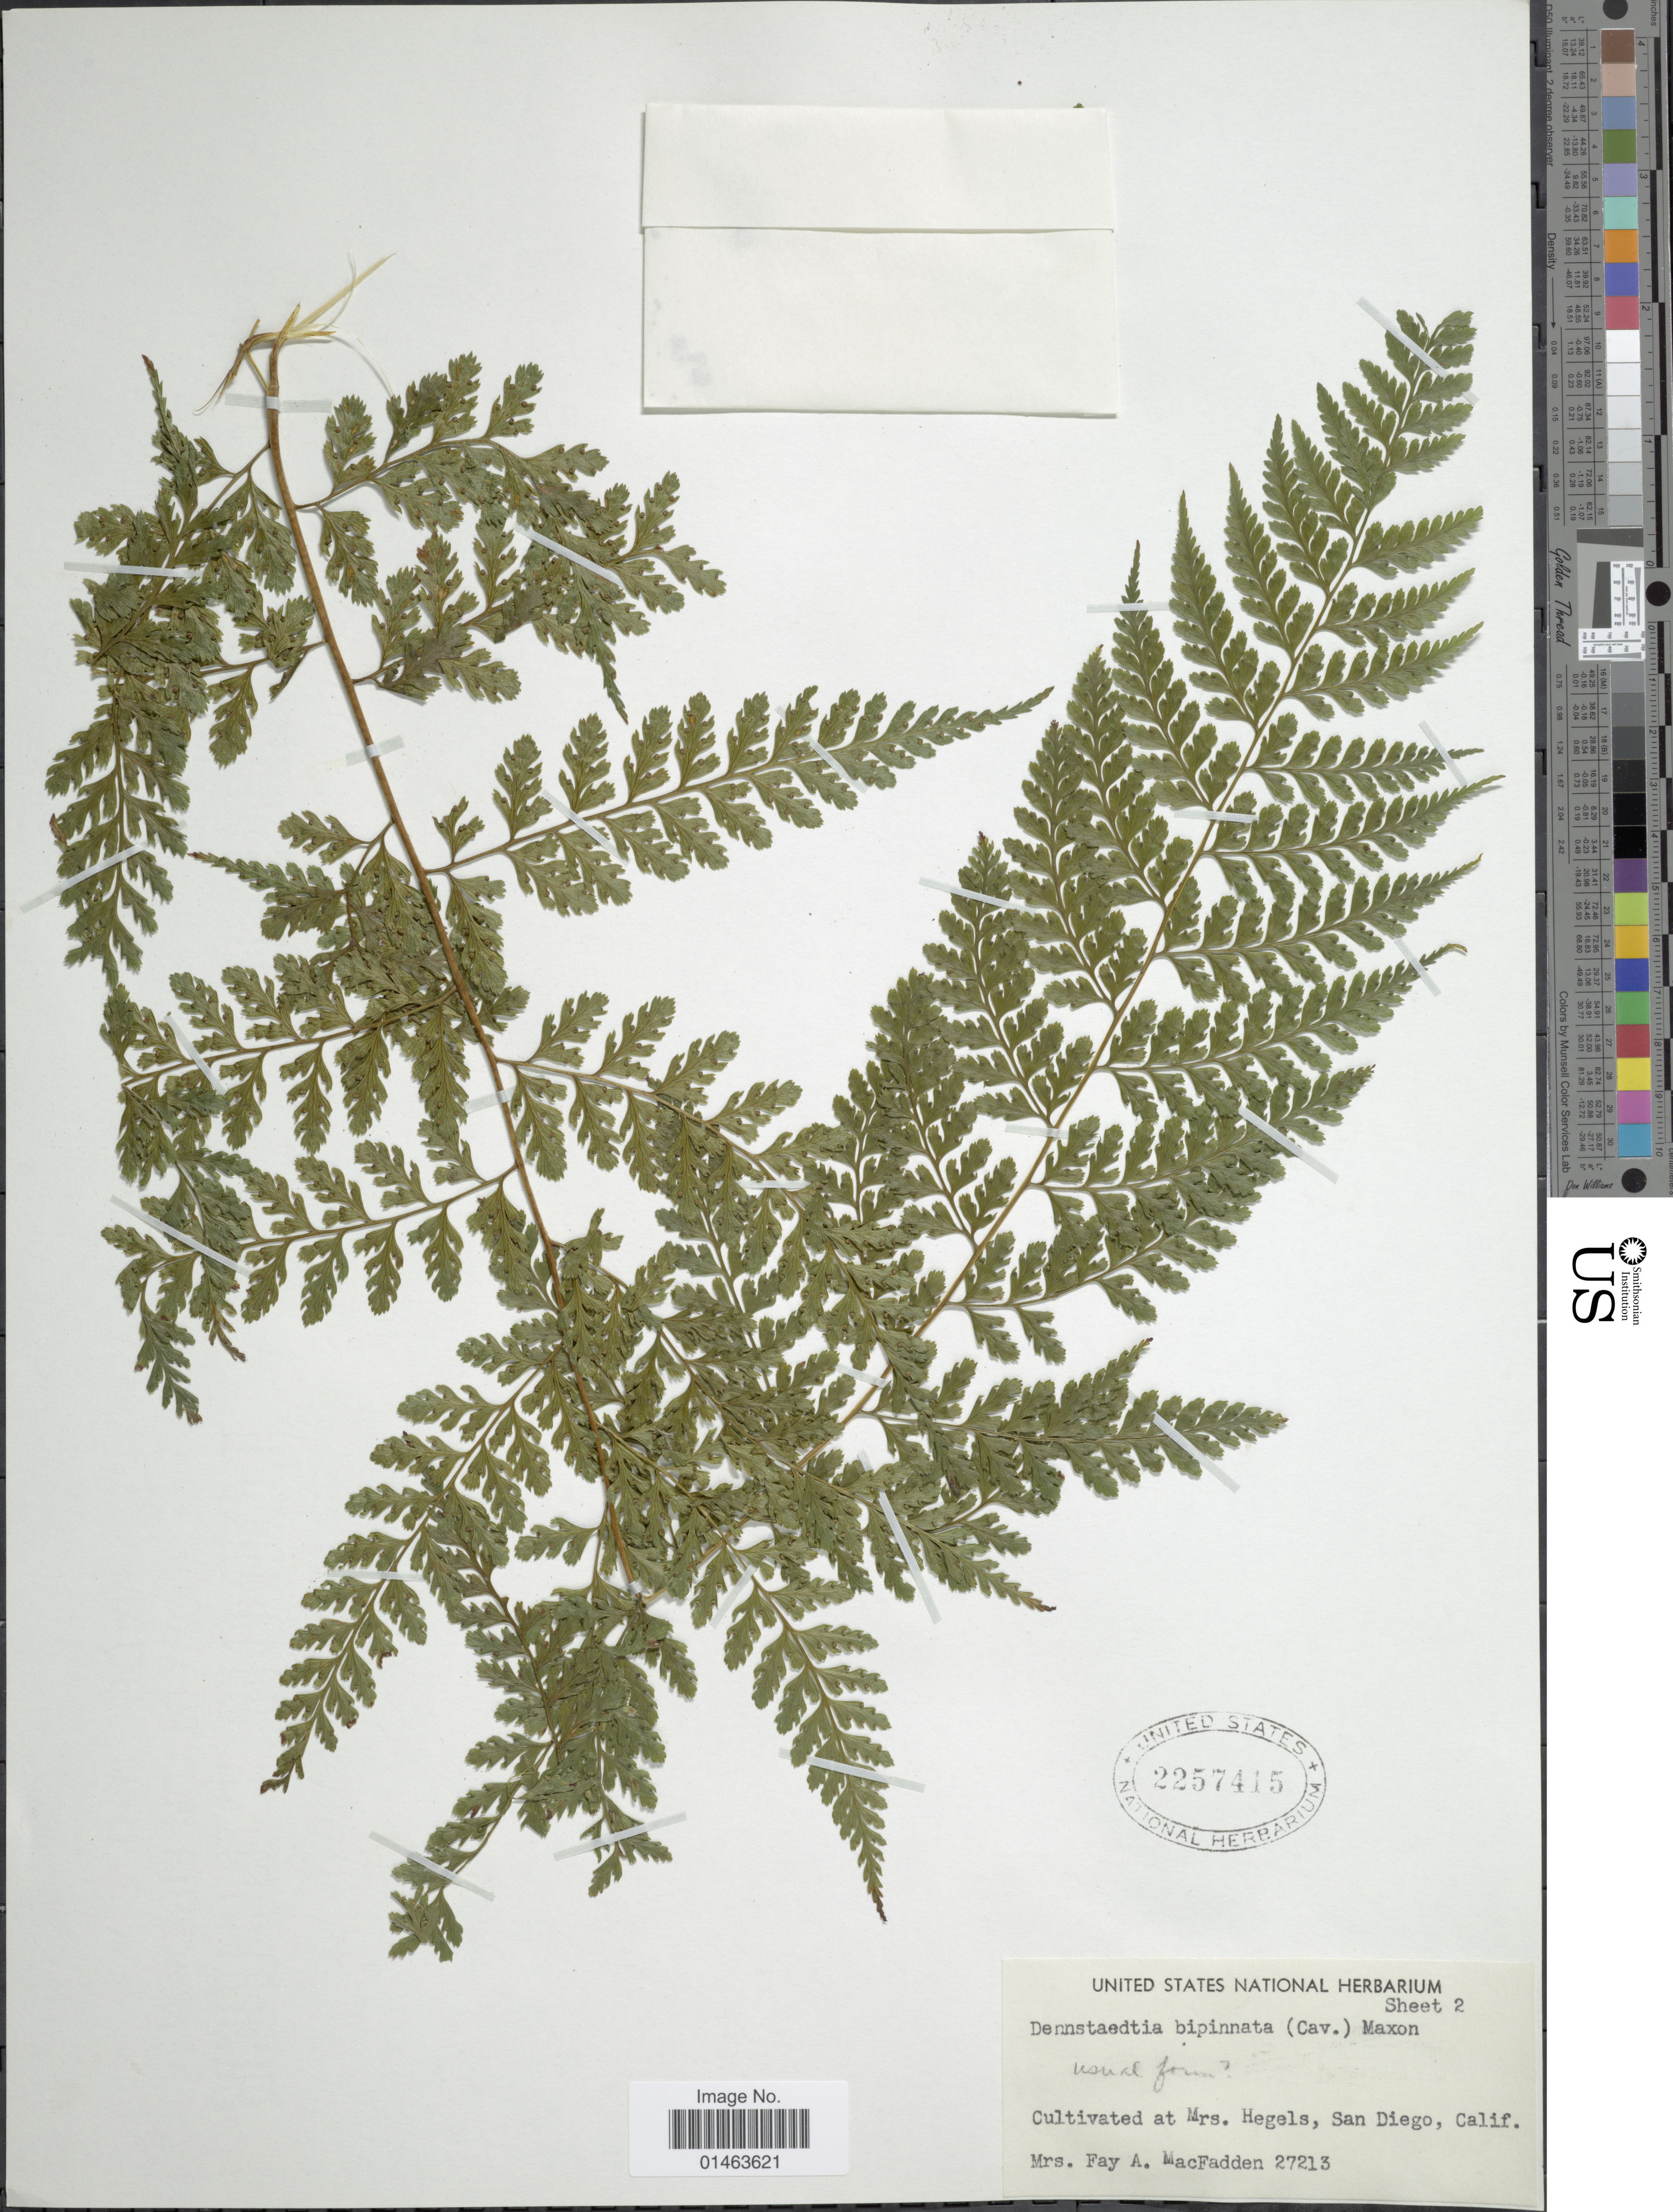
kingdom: Plantae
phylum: Tracheophyta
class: Polypodiopsida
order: Polypodiales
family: Dennstaedtiaceae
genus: Dennstaedtia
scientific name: Dennstaedtia bipinnata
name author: (Cav.) Maxon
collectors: F. MacFadden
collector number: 27213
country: United States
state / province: California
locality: At Mrs. Hegels, SanDiego.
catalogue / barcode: US 2257415